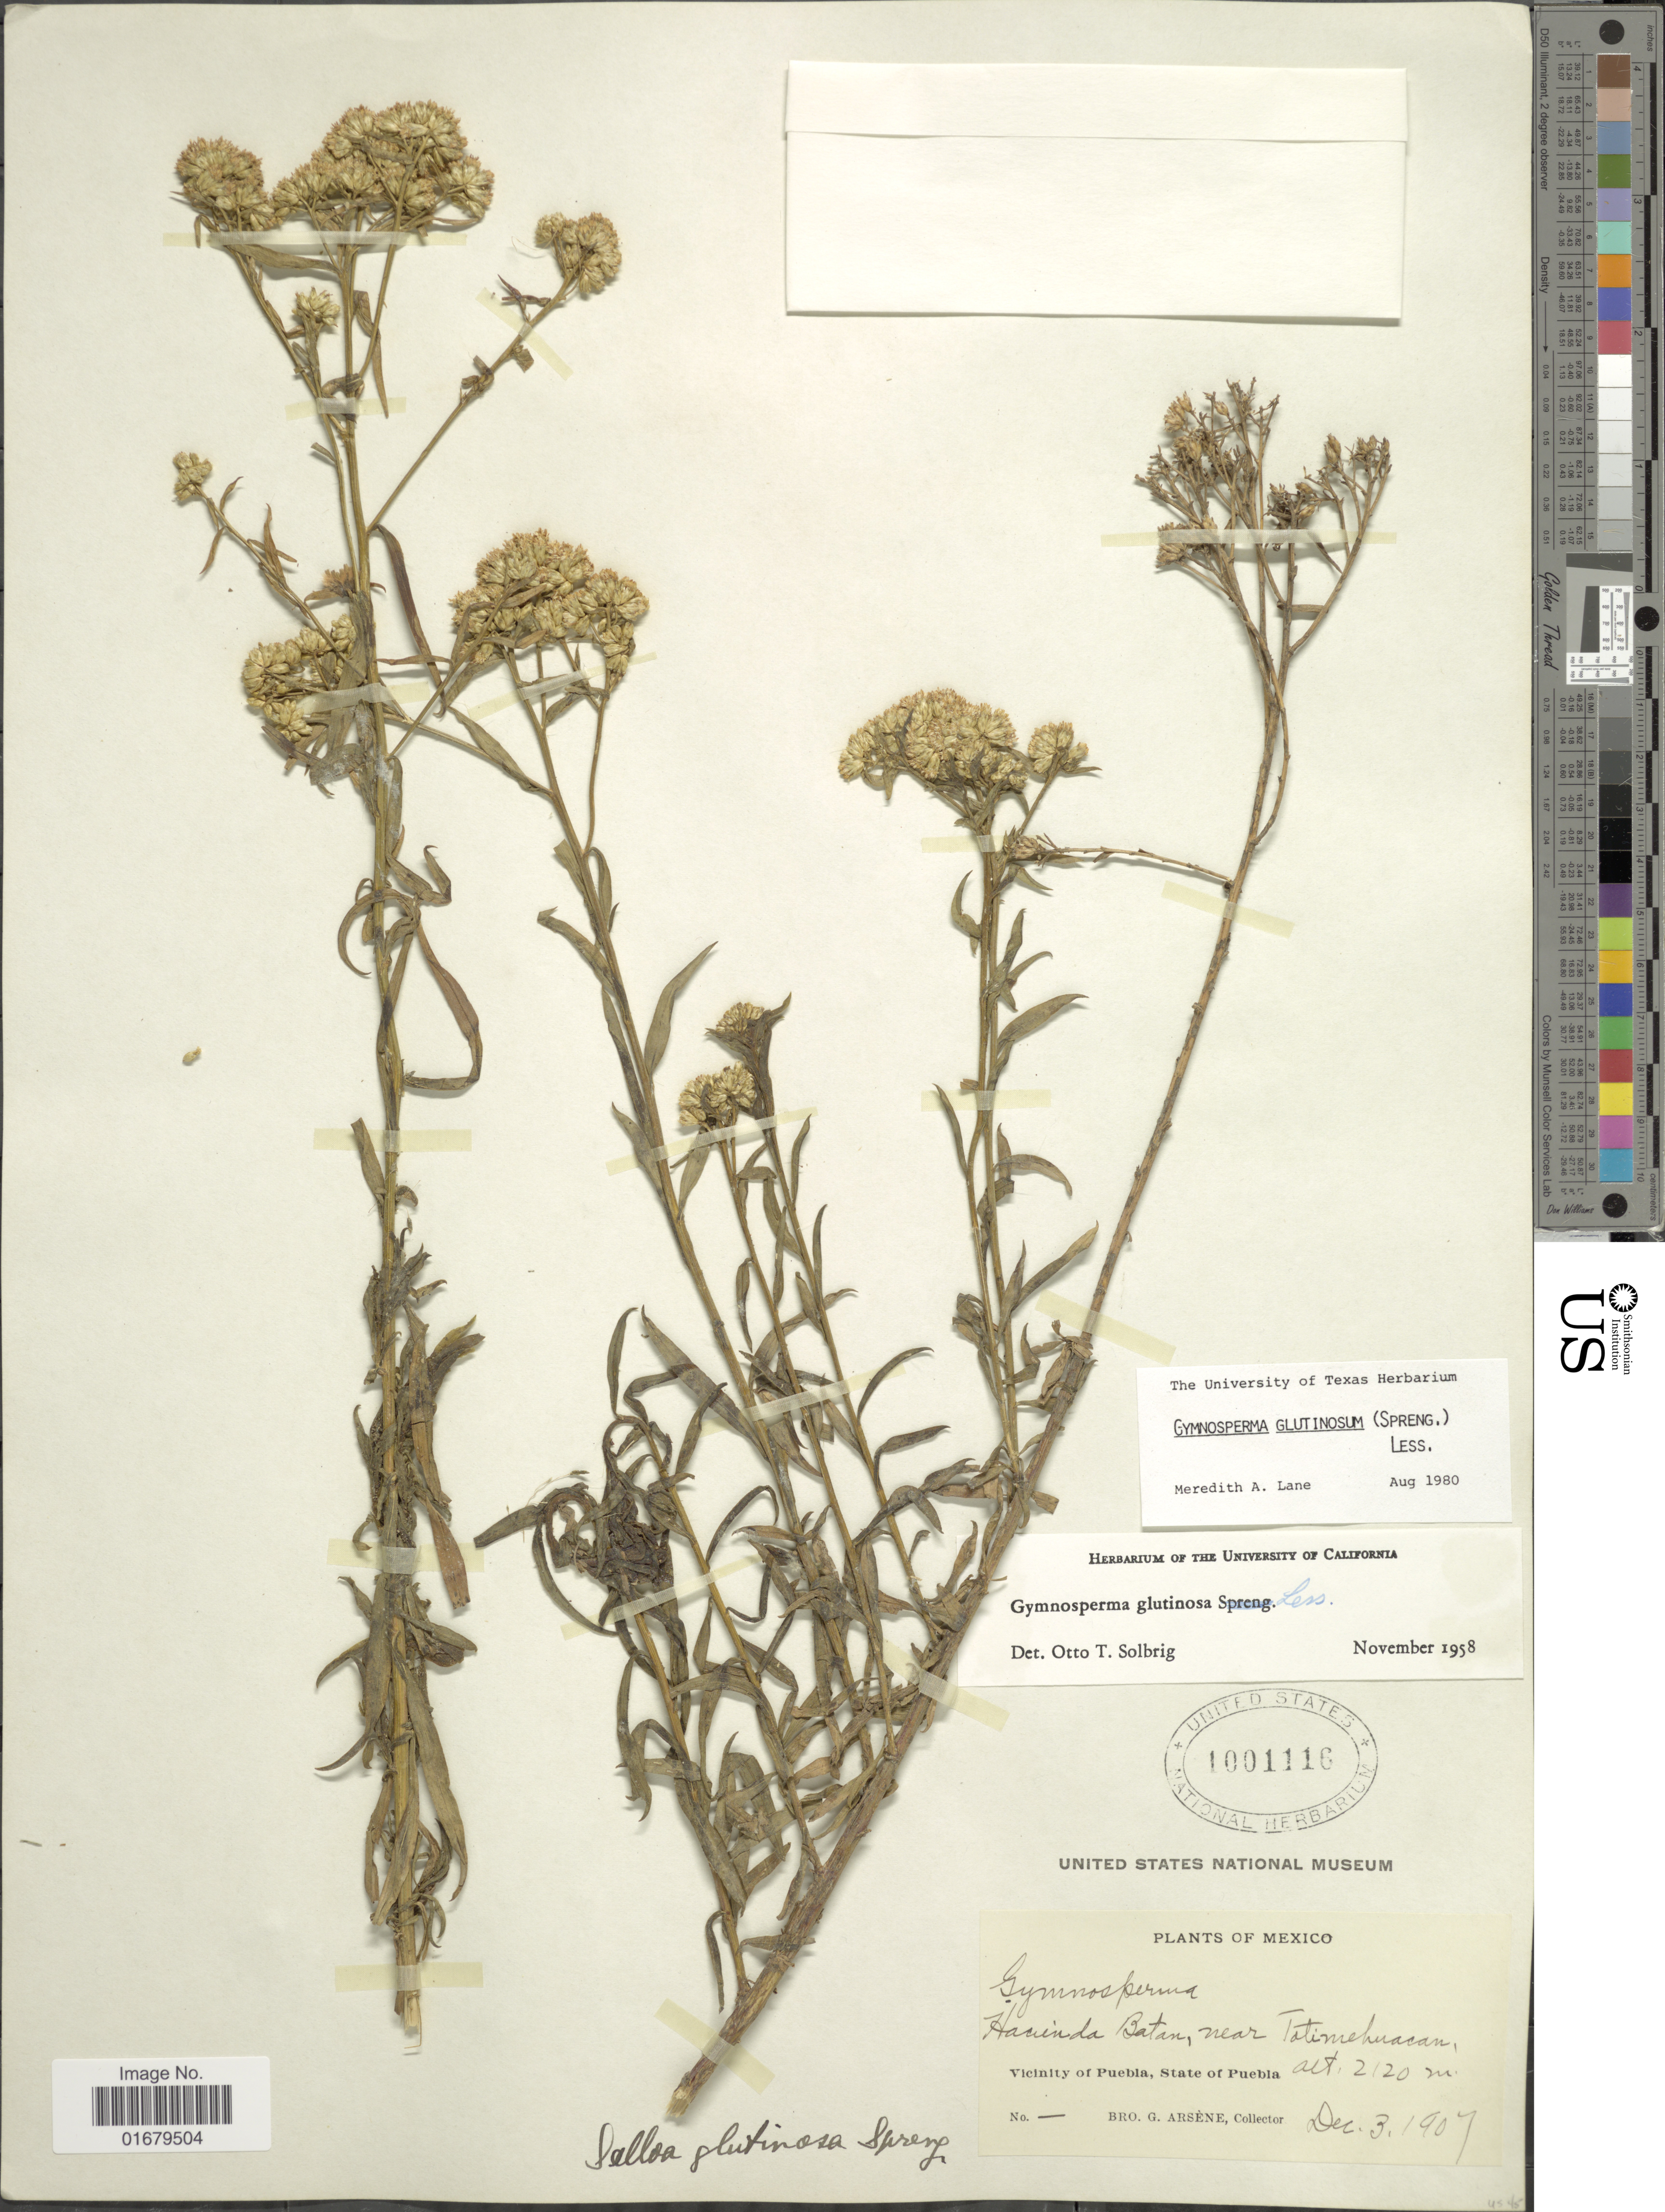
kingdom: Plantae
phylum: Tracheophyta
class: Magnoliopsida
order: Asterales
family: Asteraceae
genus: Gymnosperma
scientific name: Gymnosperma glutinosum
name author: (Spreng.) Less.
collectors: Bro. G. Arsène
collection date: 1907-12-03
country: Mexico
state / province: Puebla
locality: Hacienda Batan, near Tatimehuacan, Vicinity of Puebla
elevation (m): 2120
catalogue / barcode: US 1001116